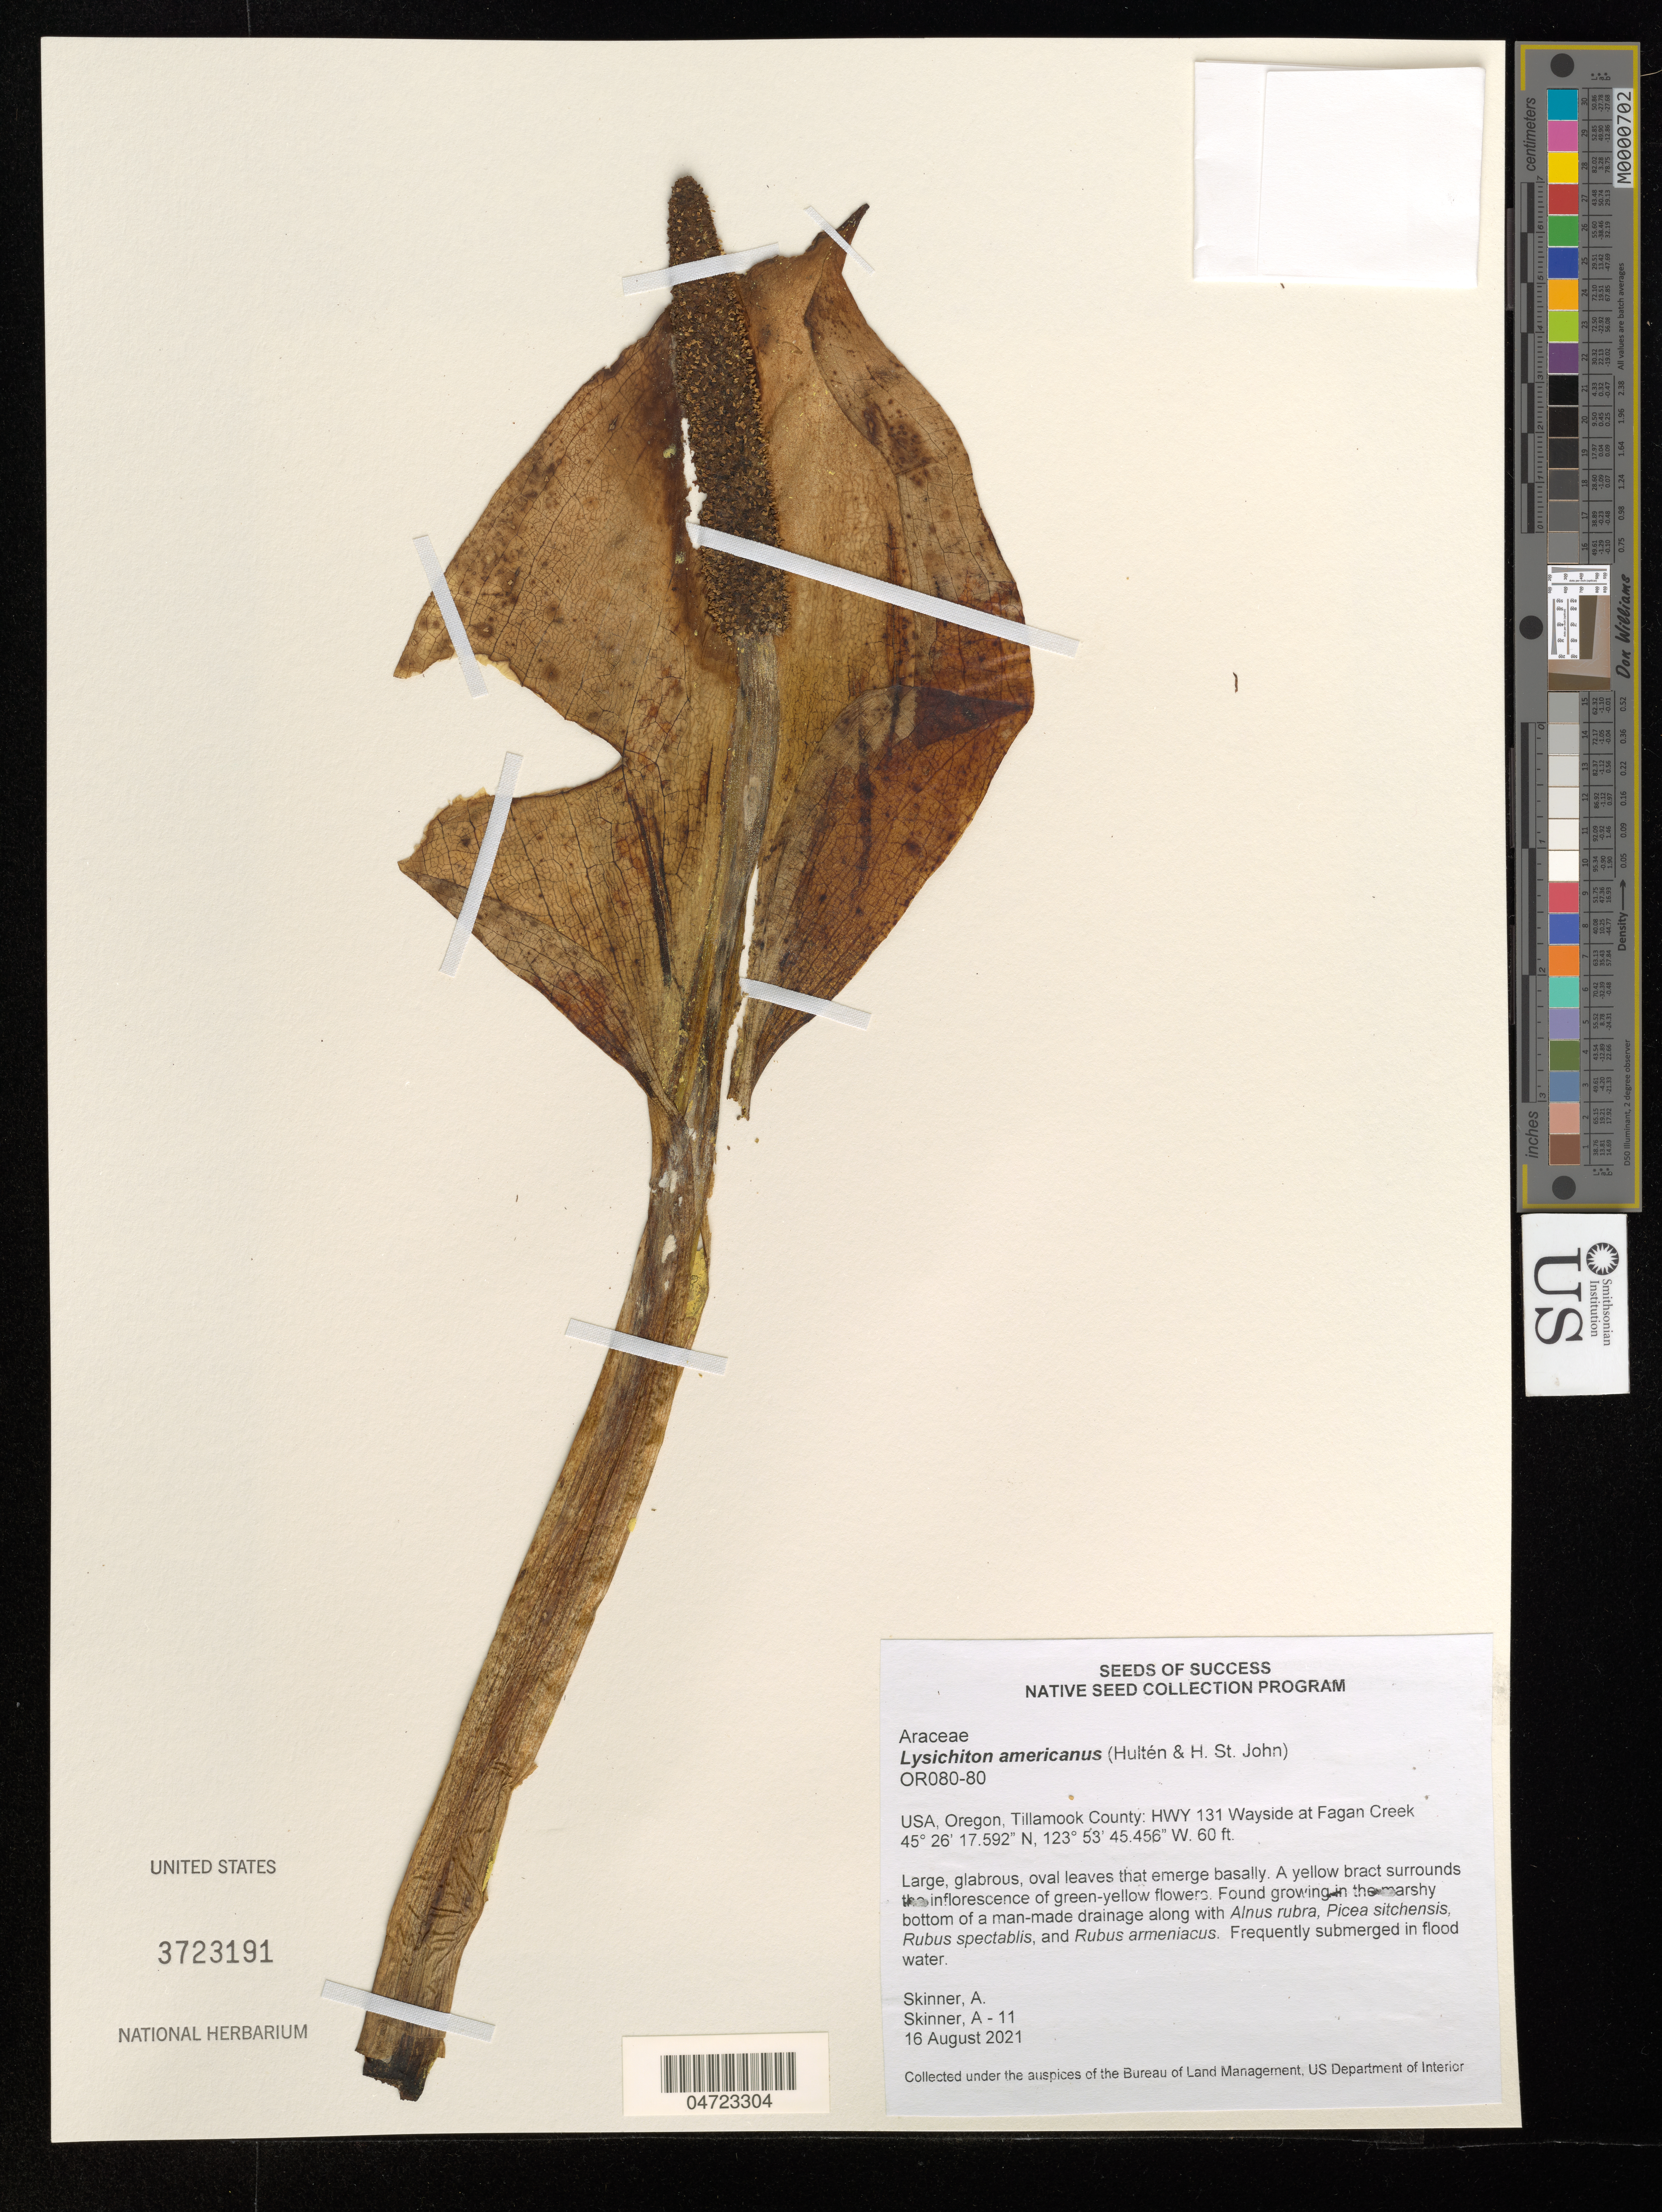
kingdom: Plantae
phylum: Tracheophyta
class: Liliopsida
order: Alismatales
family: Araceae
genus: Lysichiton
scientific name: Lysichiton americanus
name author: Hultén & H. St. John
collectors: A. Skinner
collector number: A-11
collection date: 2021-08-16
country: United States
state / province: Oregon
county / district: Tilamook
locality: Tillamook County: HWY 131 Wayside at Fagan Creek.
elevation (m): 18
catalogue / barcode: US 3723191